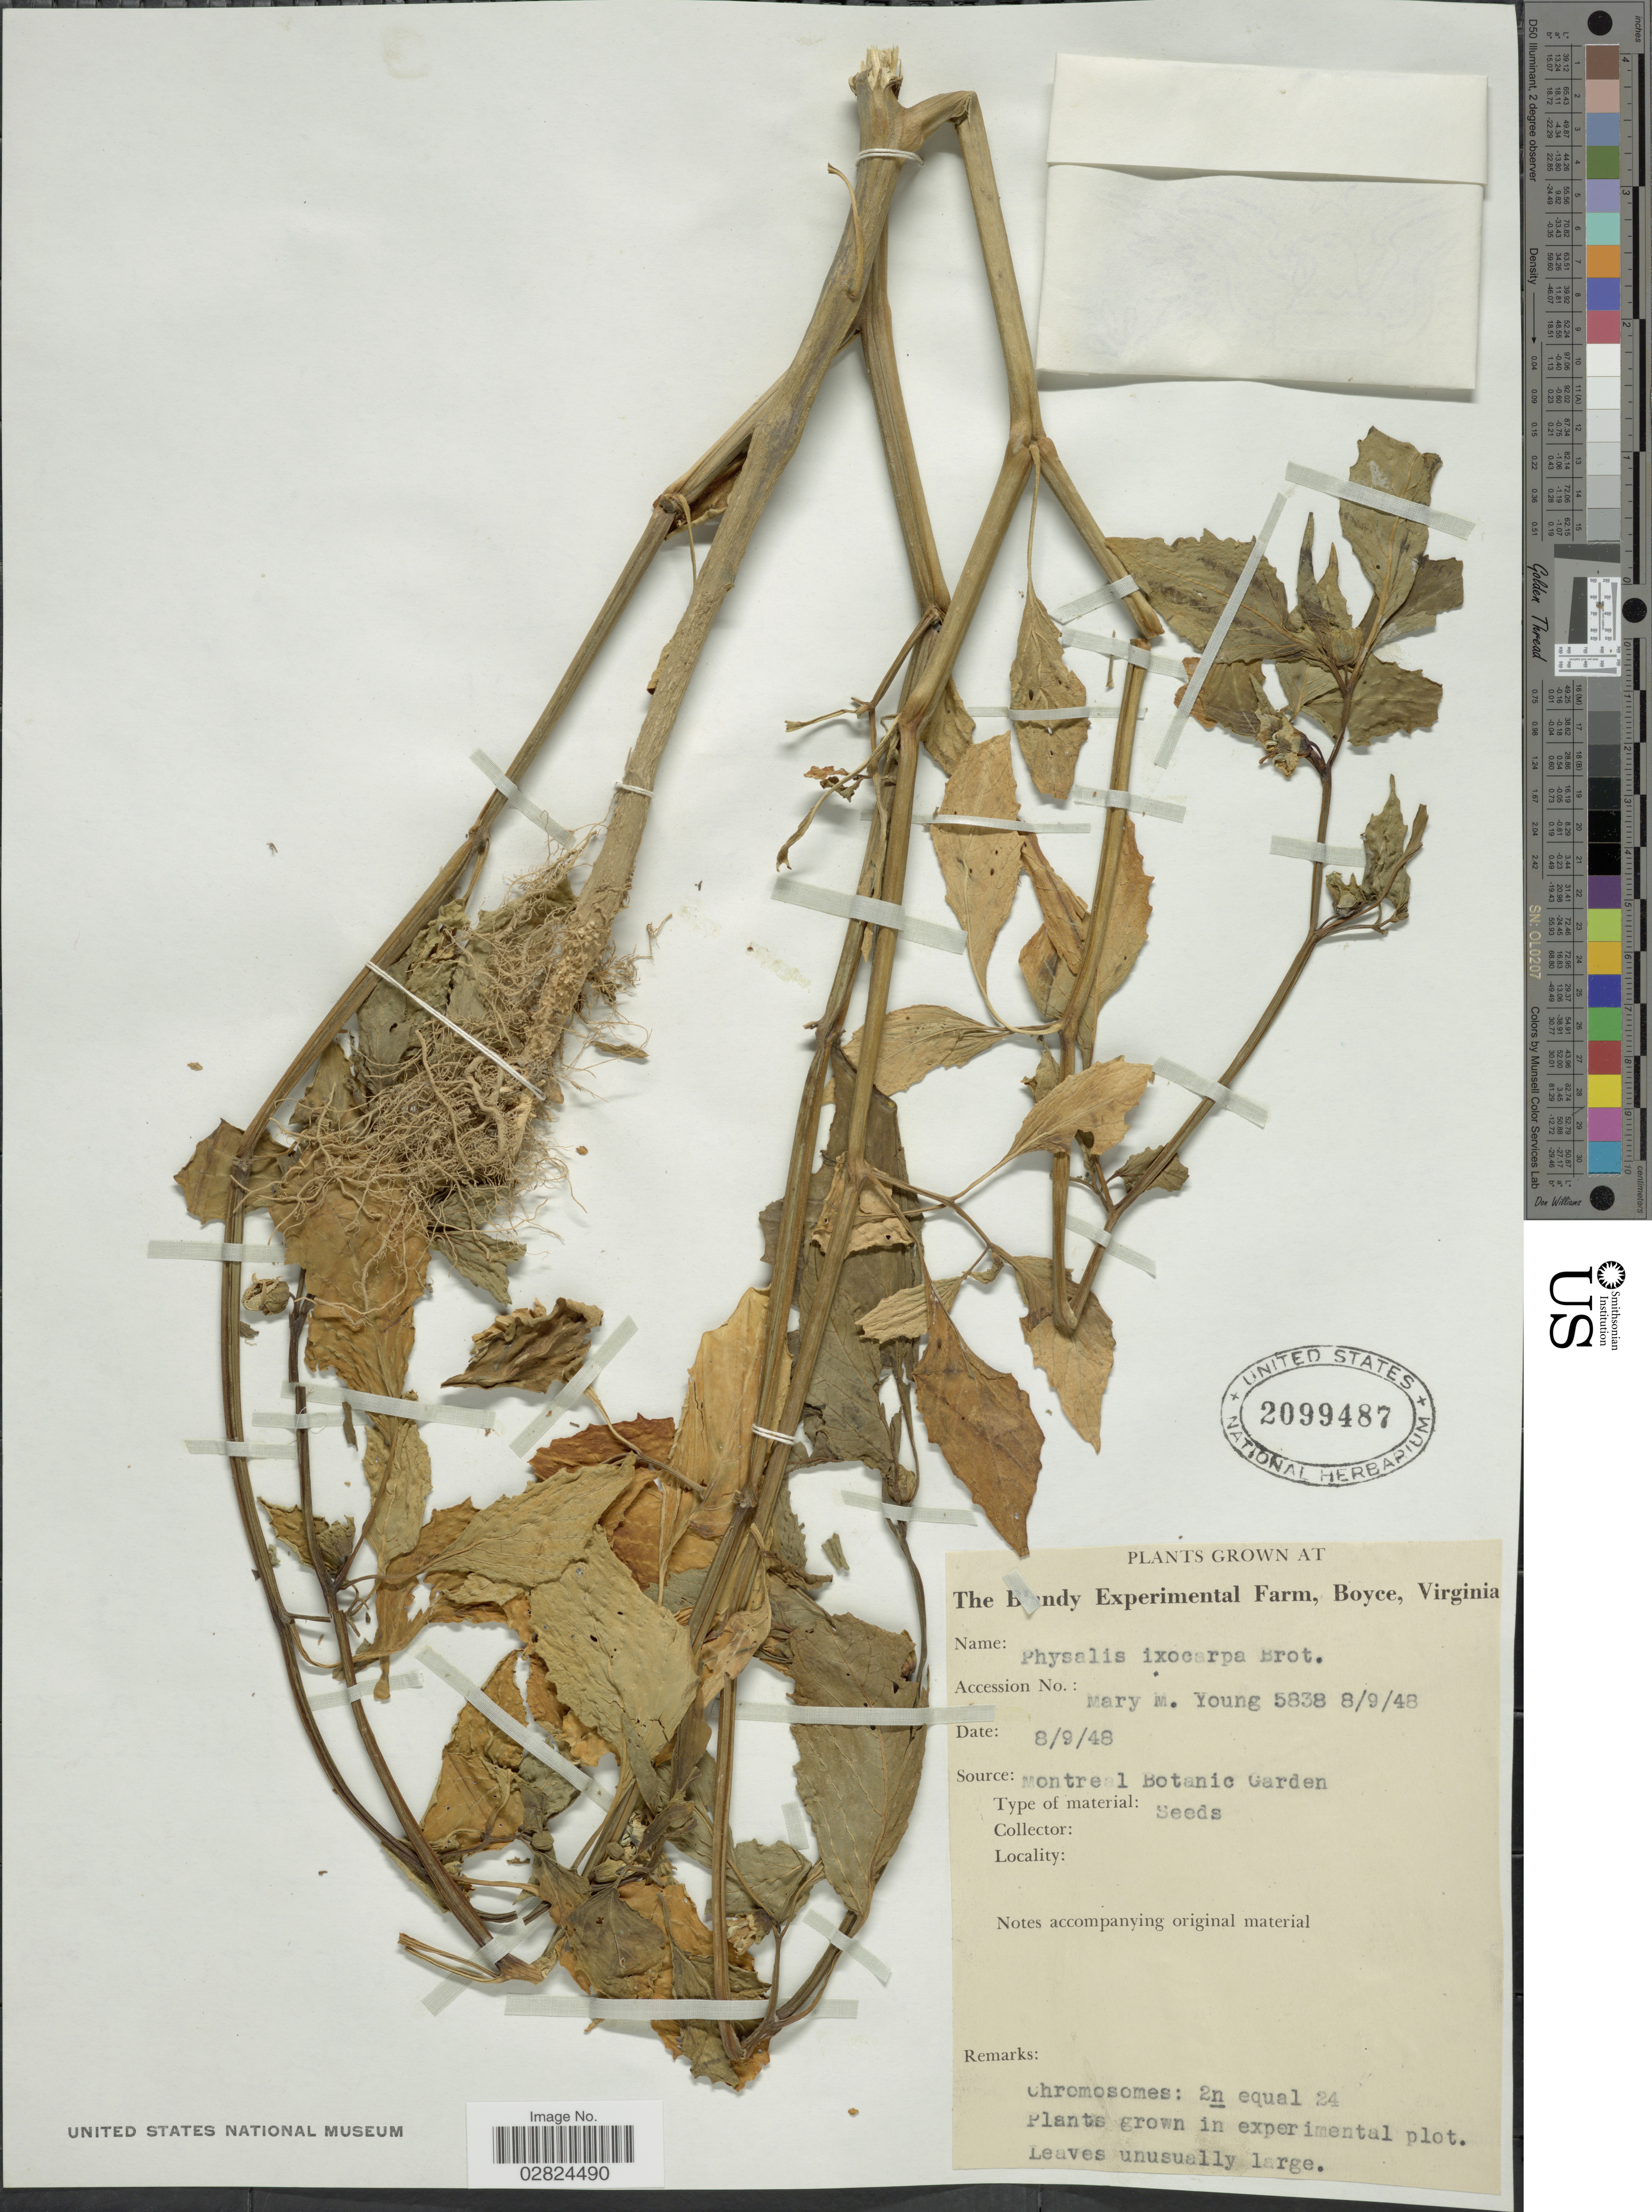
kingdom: Plantae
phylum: Tracheophyta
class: Magnoliopsida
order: Solanales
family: Solanaceae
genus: Physalis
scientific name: Physalis ixocarpa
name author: Brot. ex Hornem.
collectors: M. Young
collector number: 5838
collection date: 1948-08-09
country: United States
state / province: Virginia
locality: The Blandy Experimental Farm, Boyce.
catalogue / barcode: US 2099487